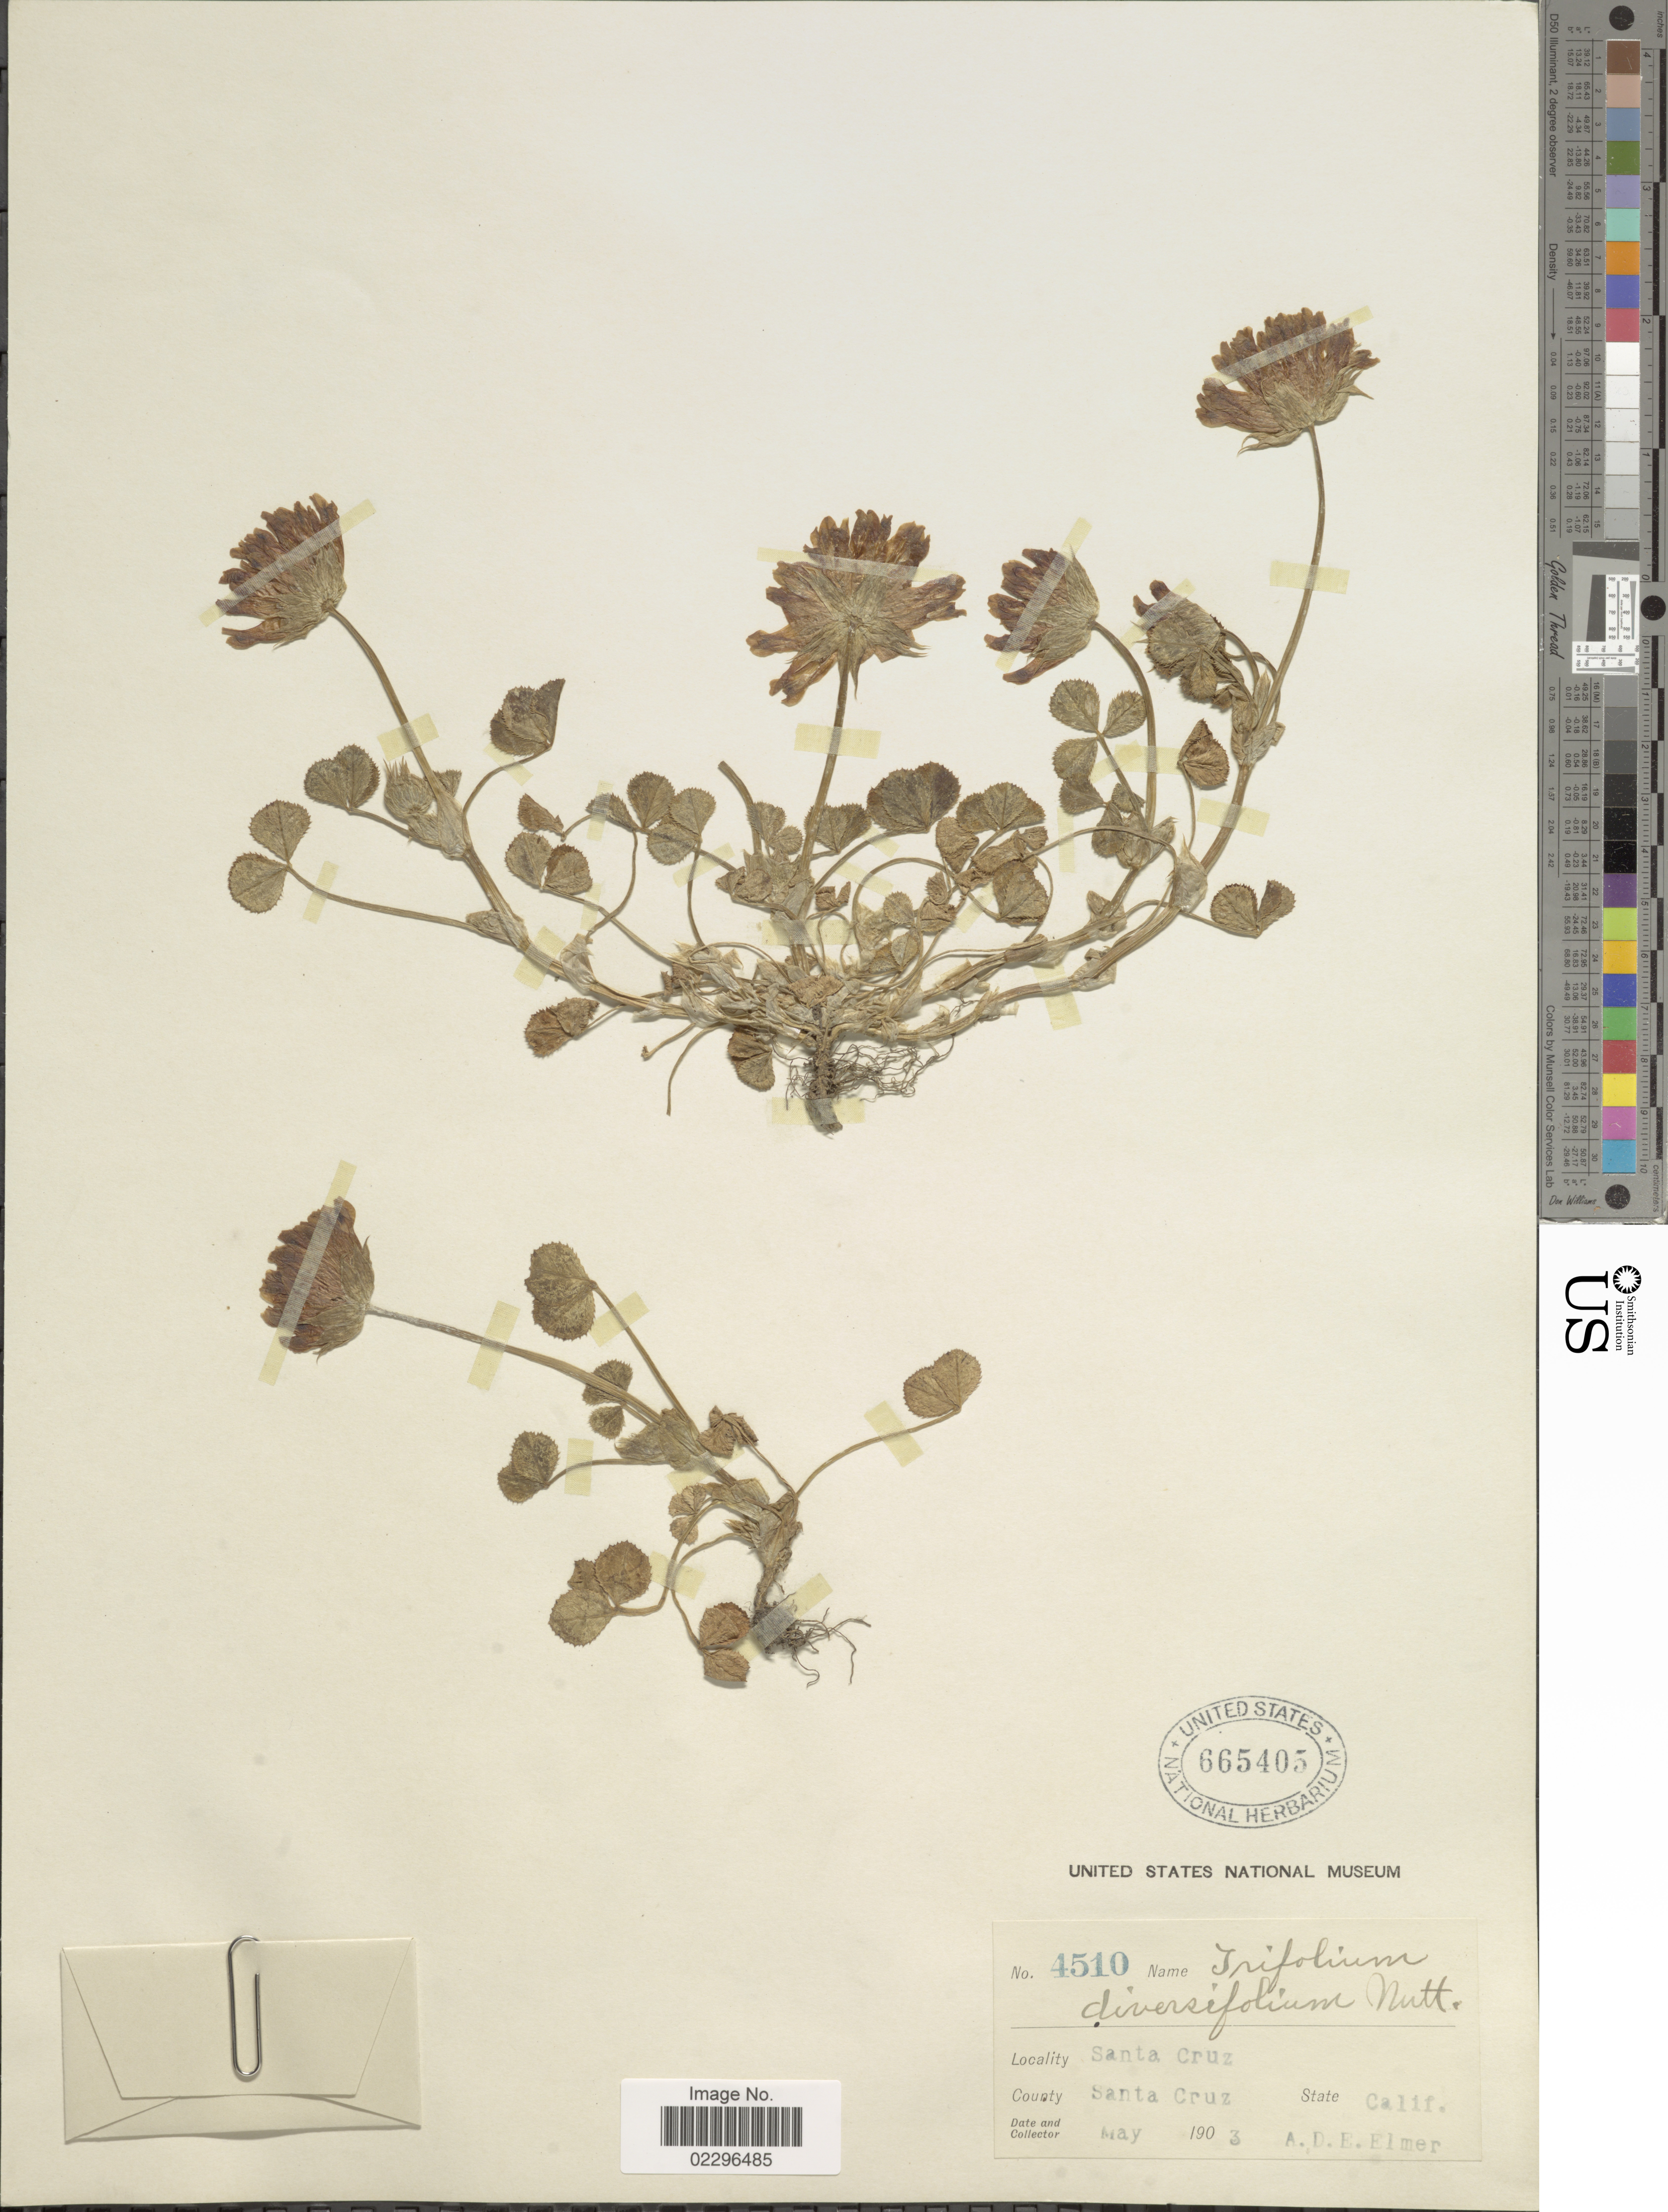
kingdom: Plantae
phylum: Tracheophyta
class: Magnoliopsida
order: Fabales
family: Fabaceae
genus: Trifolium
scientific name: Trifolium fucatum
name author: Lindl.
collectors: A. D. E. Elmer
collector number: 4510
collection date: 1903-05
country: United States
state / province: California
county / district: Santa Cruz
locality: Santa Cruz, County Sanra Cruz, State Calif.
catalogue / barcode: US 665405